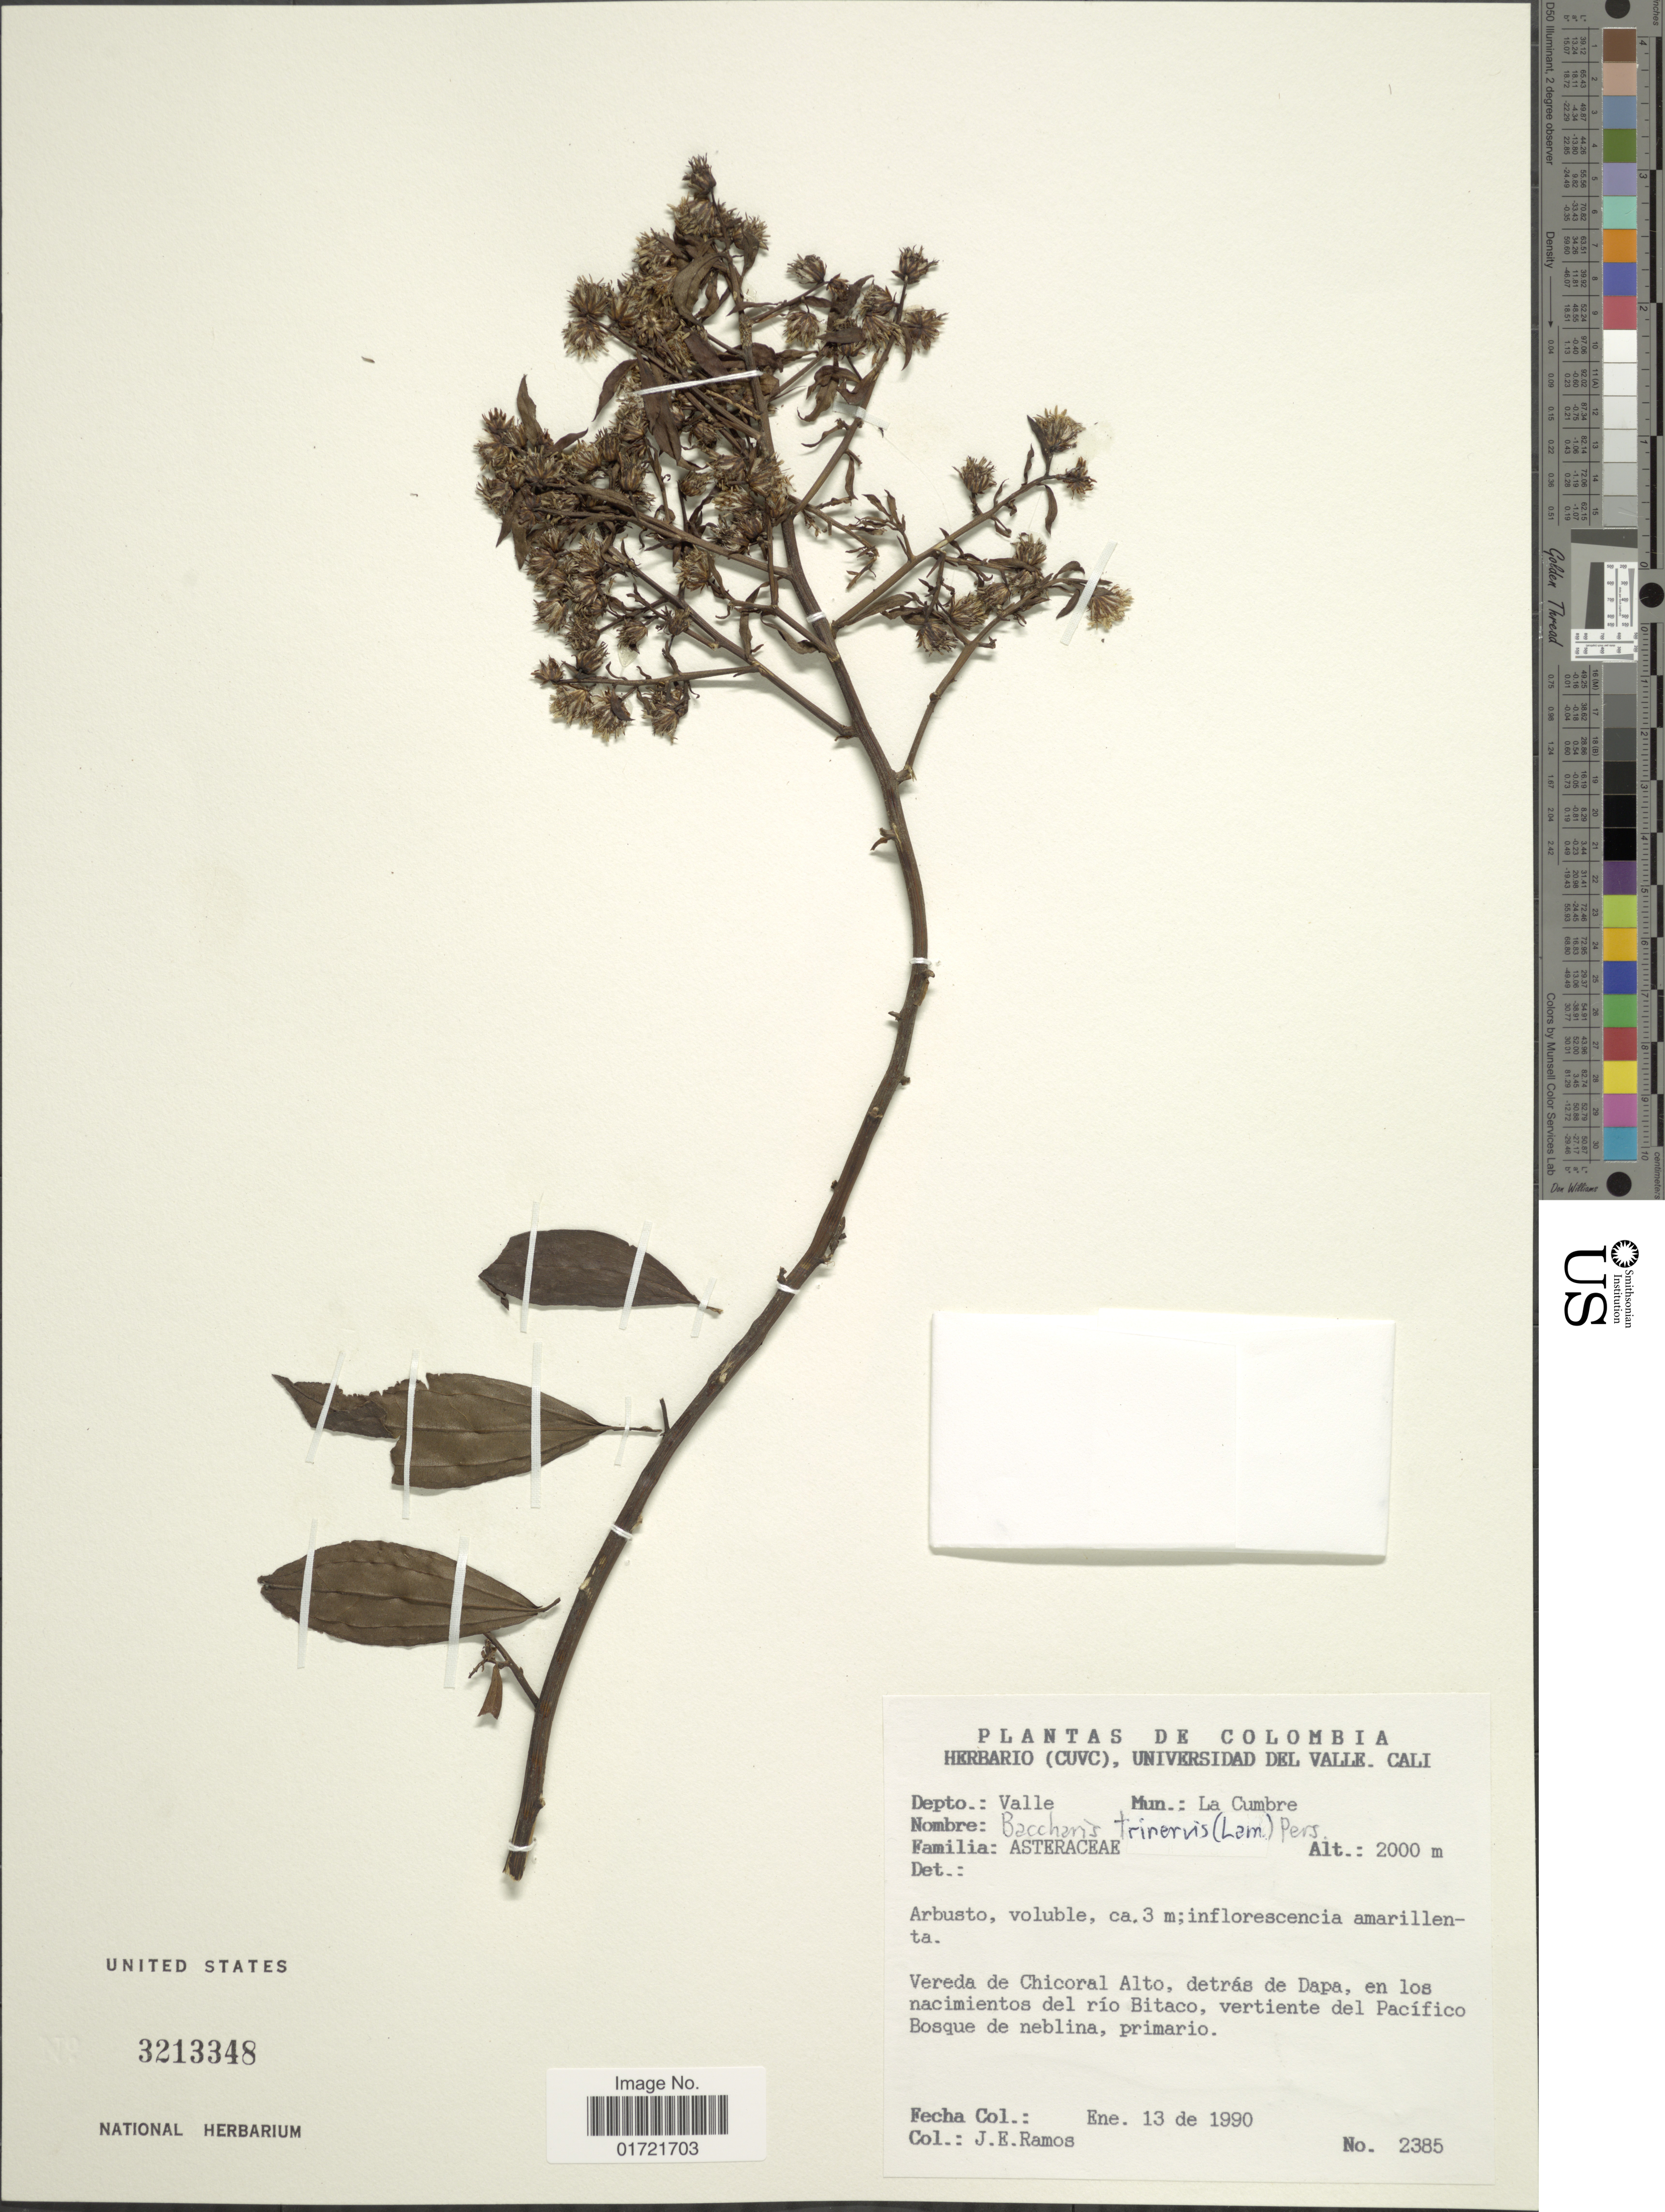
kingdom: Plantae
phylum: Tracheophyta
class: Magnoliopsida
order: Asterales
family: Asteraceae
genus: Baccharis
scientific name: Baccharis trinervis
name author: (Lam.) Pers.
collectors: J. E. Ramos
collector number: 2385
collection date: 1990-01-13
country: Colombia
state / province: Valle del Cauca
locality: Depto.: Valle, Mun.: La Cumbre, Vereda de Chicoral Alto, detras de Dapa, en los nacimientos del rio Bitaco, vertiente del Pacifico Bosque de neblina, primario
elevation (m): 2000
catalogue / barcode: US 3213348